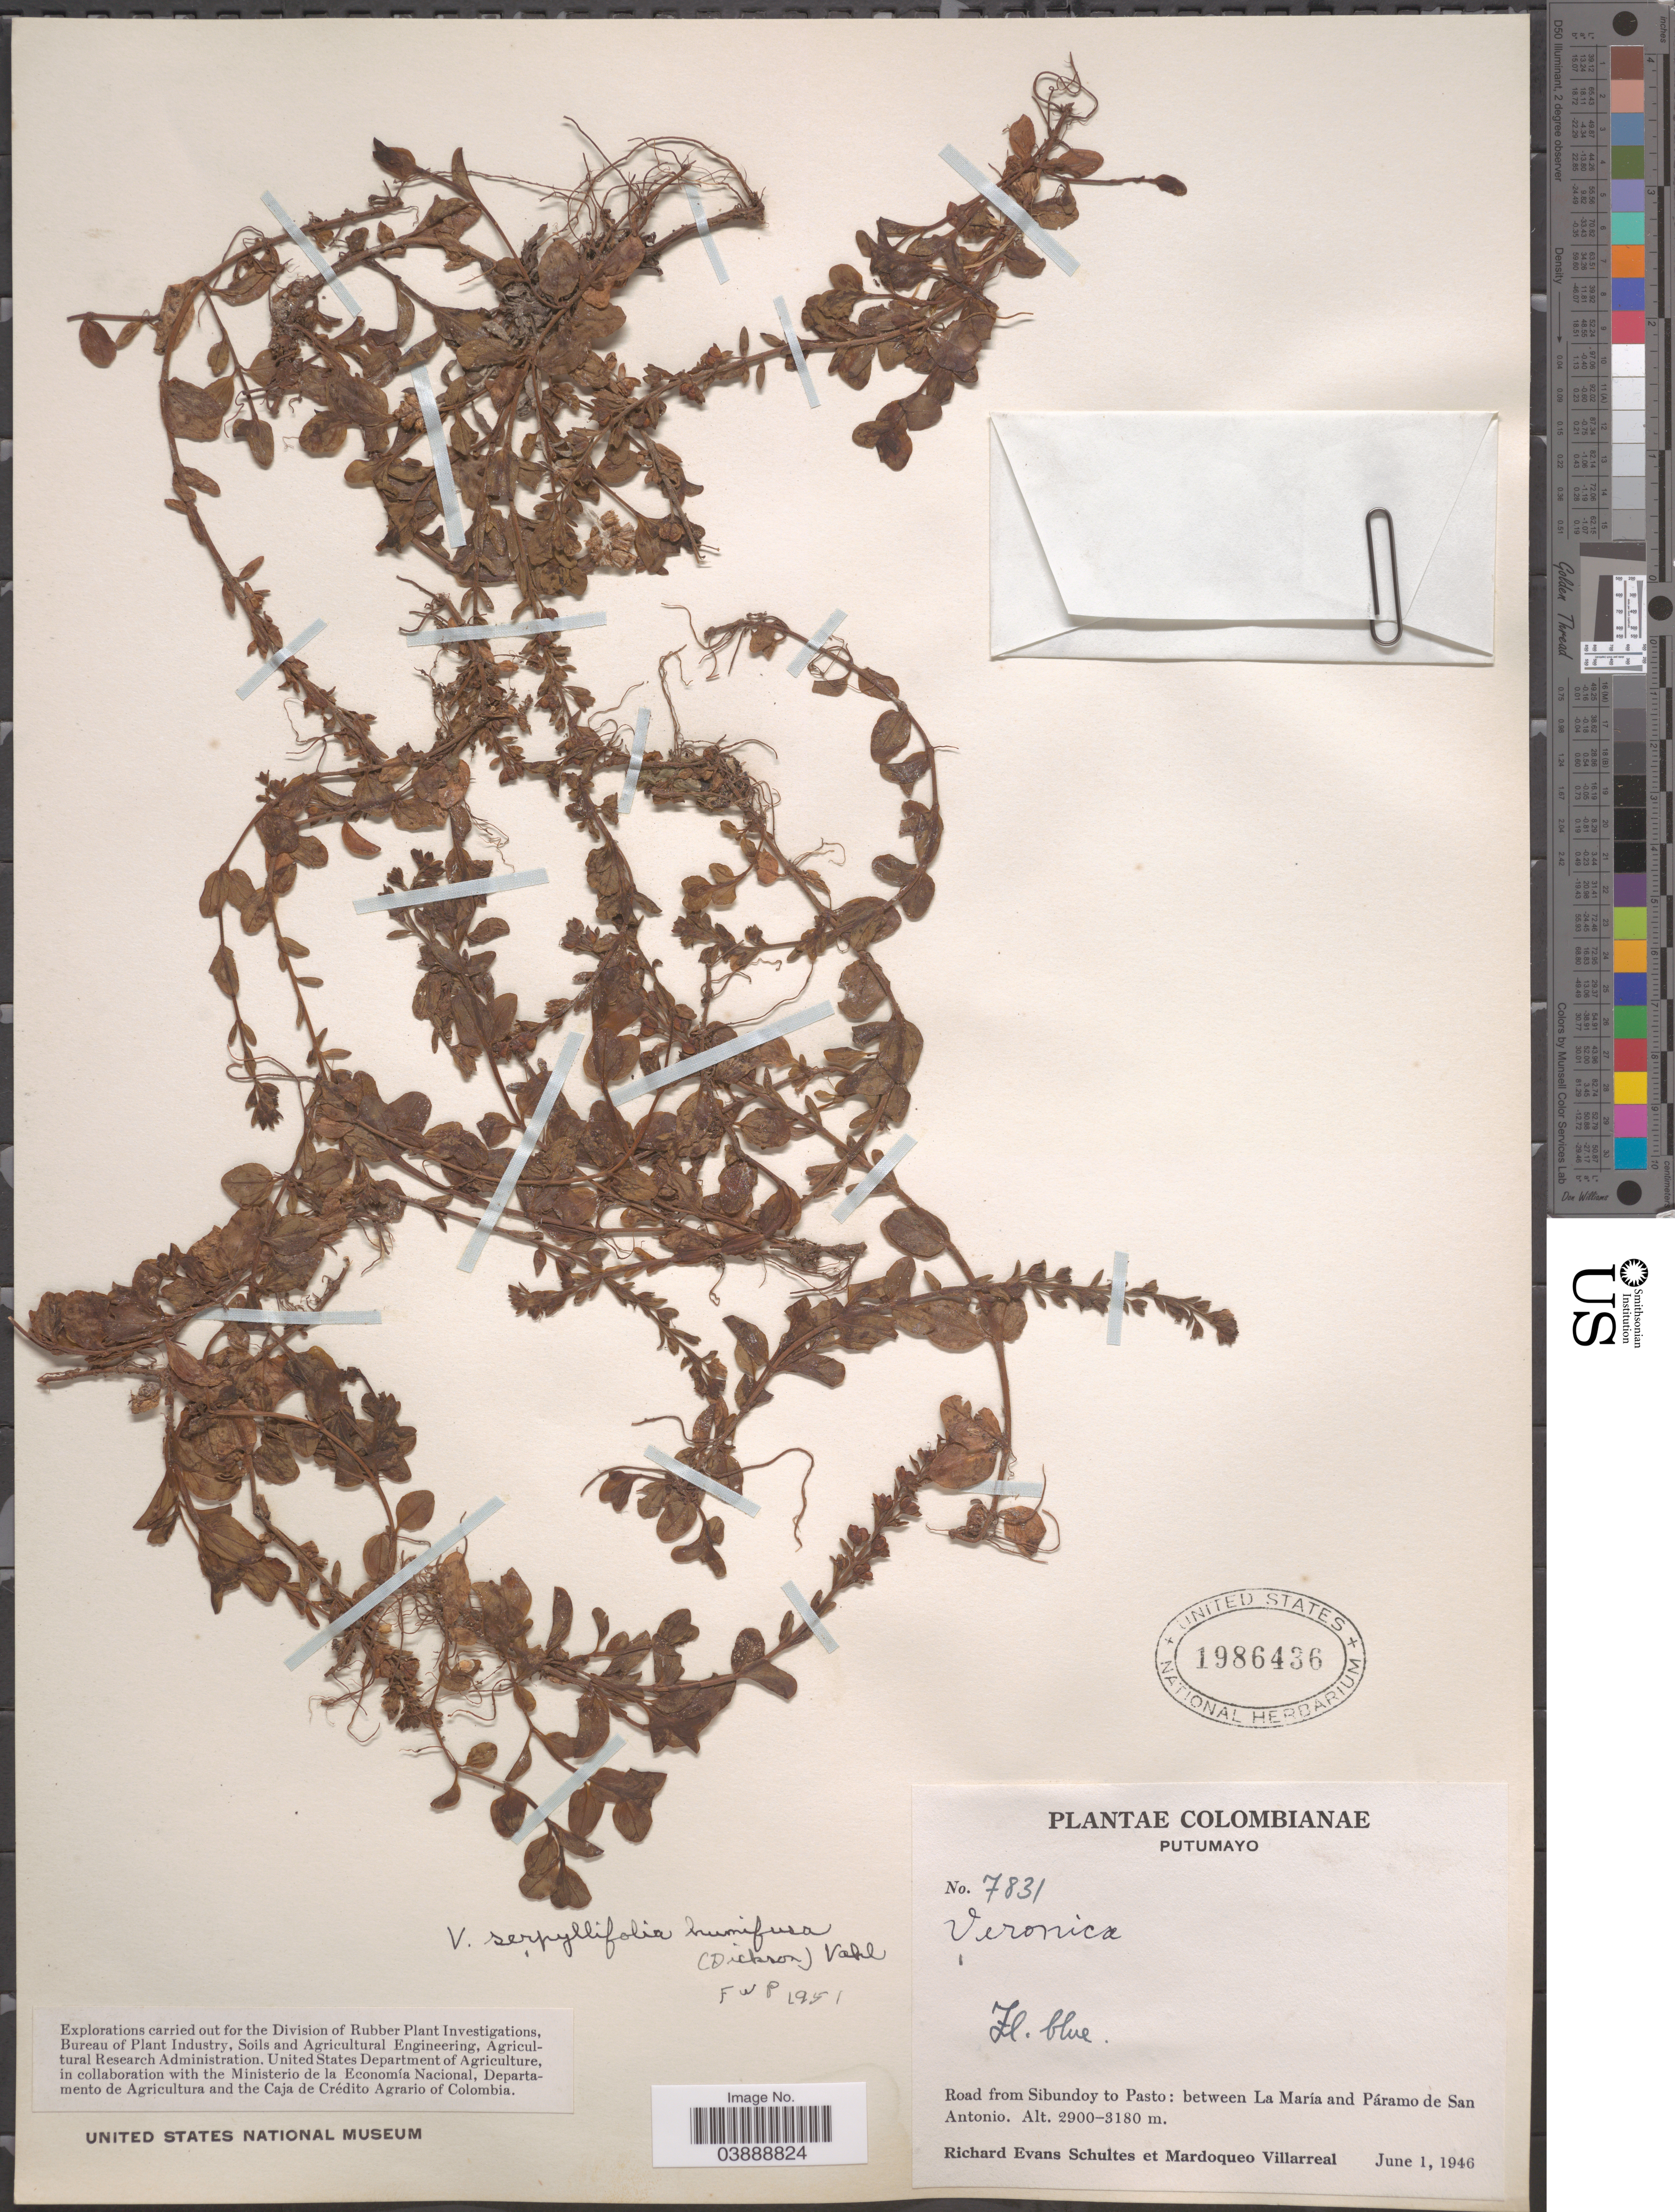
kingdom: Plantae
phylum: Tracheophyta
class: Magnoliopsida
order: Lamiales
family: Plantaginaceae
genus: Veronica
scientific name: Veronica serpyllifolia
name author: L.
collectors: R. E. Schultes & M. Villarreal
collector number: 7831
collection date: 1946-06-01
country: Colombia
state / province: Putumayo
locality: Road from Sibundoy to Pasto: between La María and Páramo de San Antonio.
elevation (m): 2900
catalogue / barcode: US 1986436